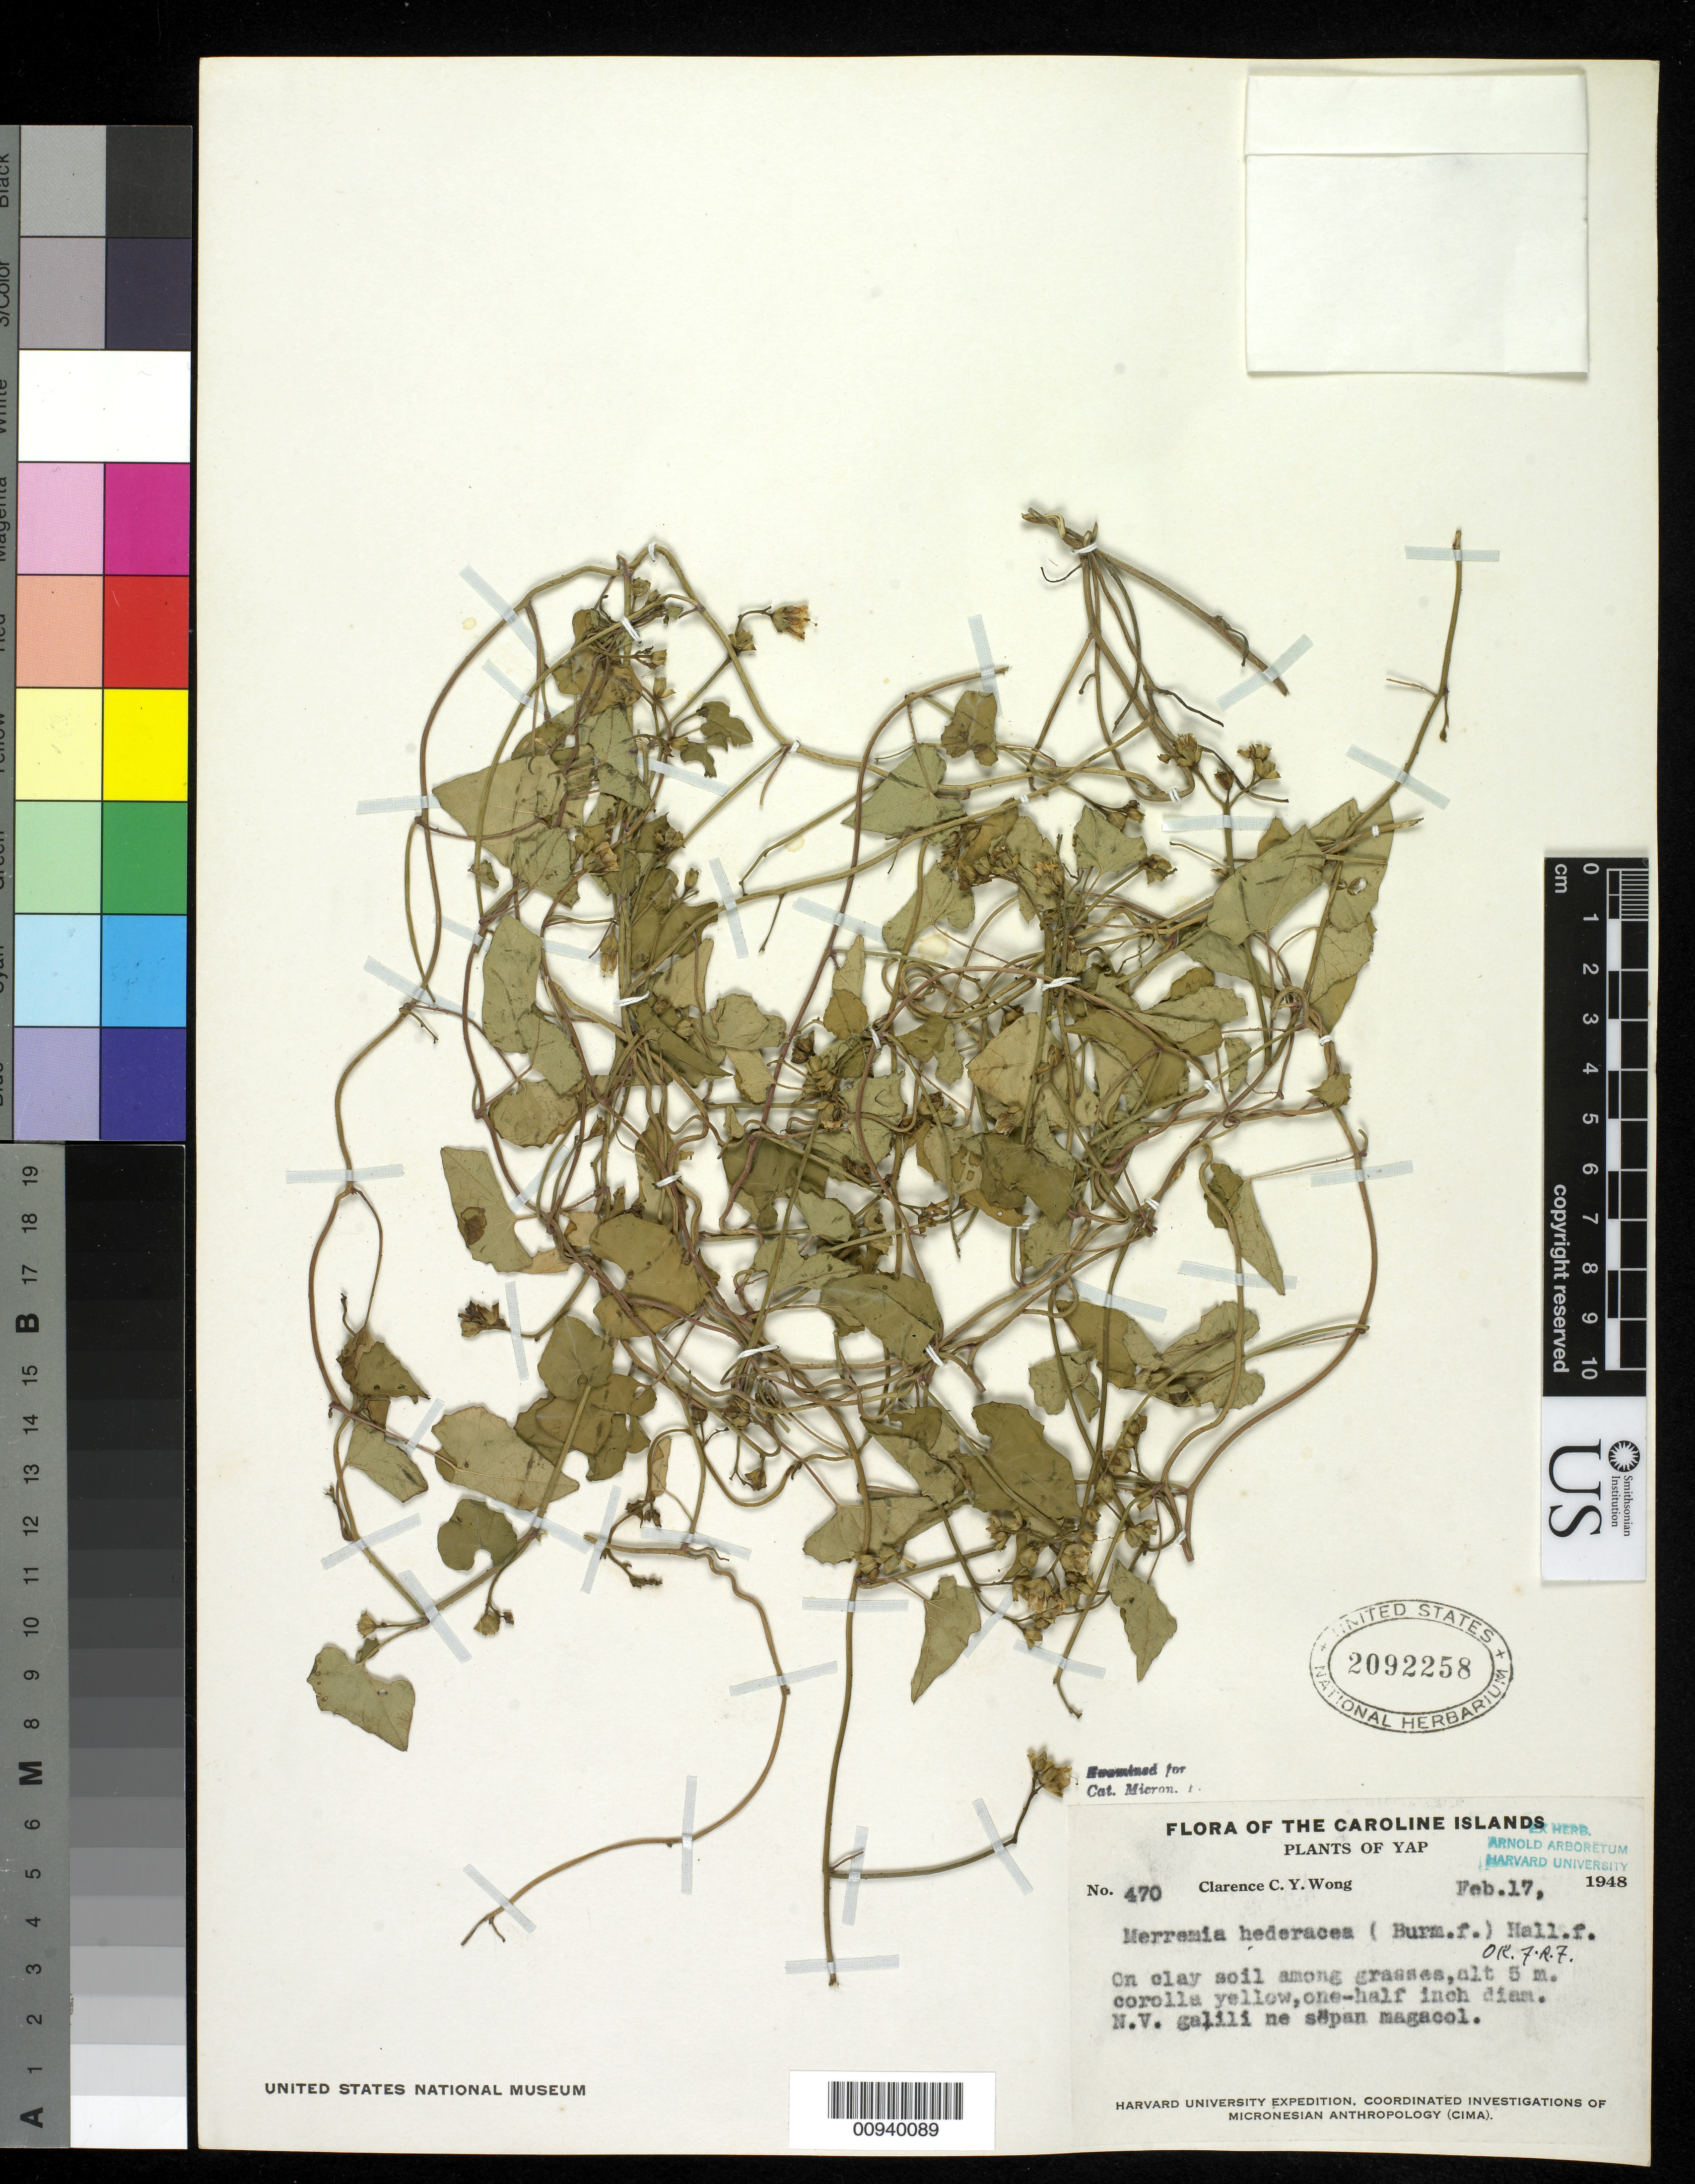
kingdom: Plantae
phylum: Tracheophyta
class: Magnoliopsida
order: Solanales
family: Convolvulaceae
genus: Merremia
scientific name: Merremia hederacea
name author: (Burm. f.) Hallier f.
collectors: C. Wong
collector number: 470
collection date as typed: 17 Feb 1948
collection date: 1948-02-17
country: Micronesia, Federated States of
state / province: Yap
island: Yap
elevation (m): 5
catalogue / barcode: US 2092258